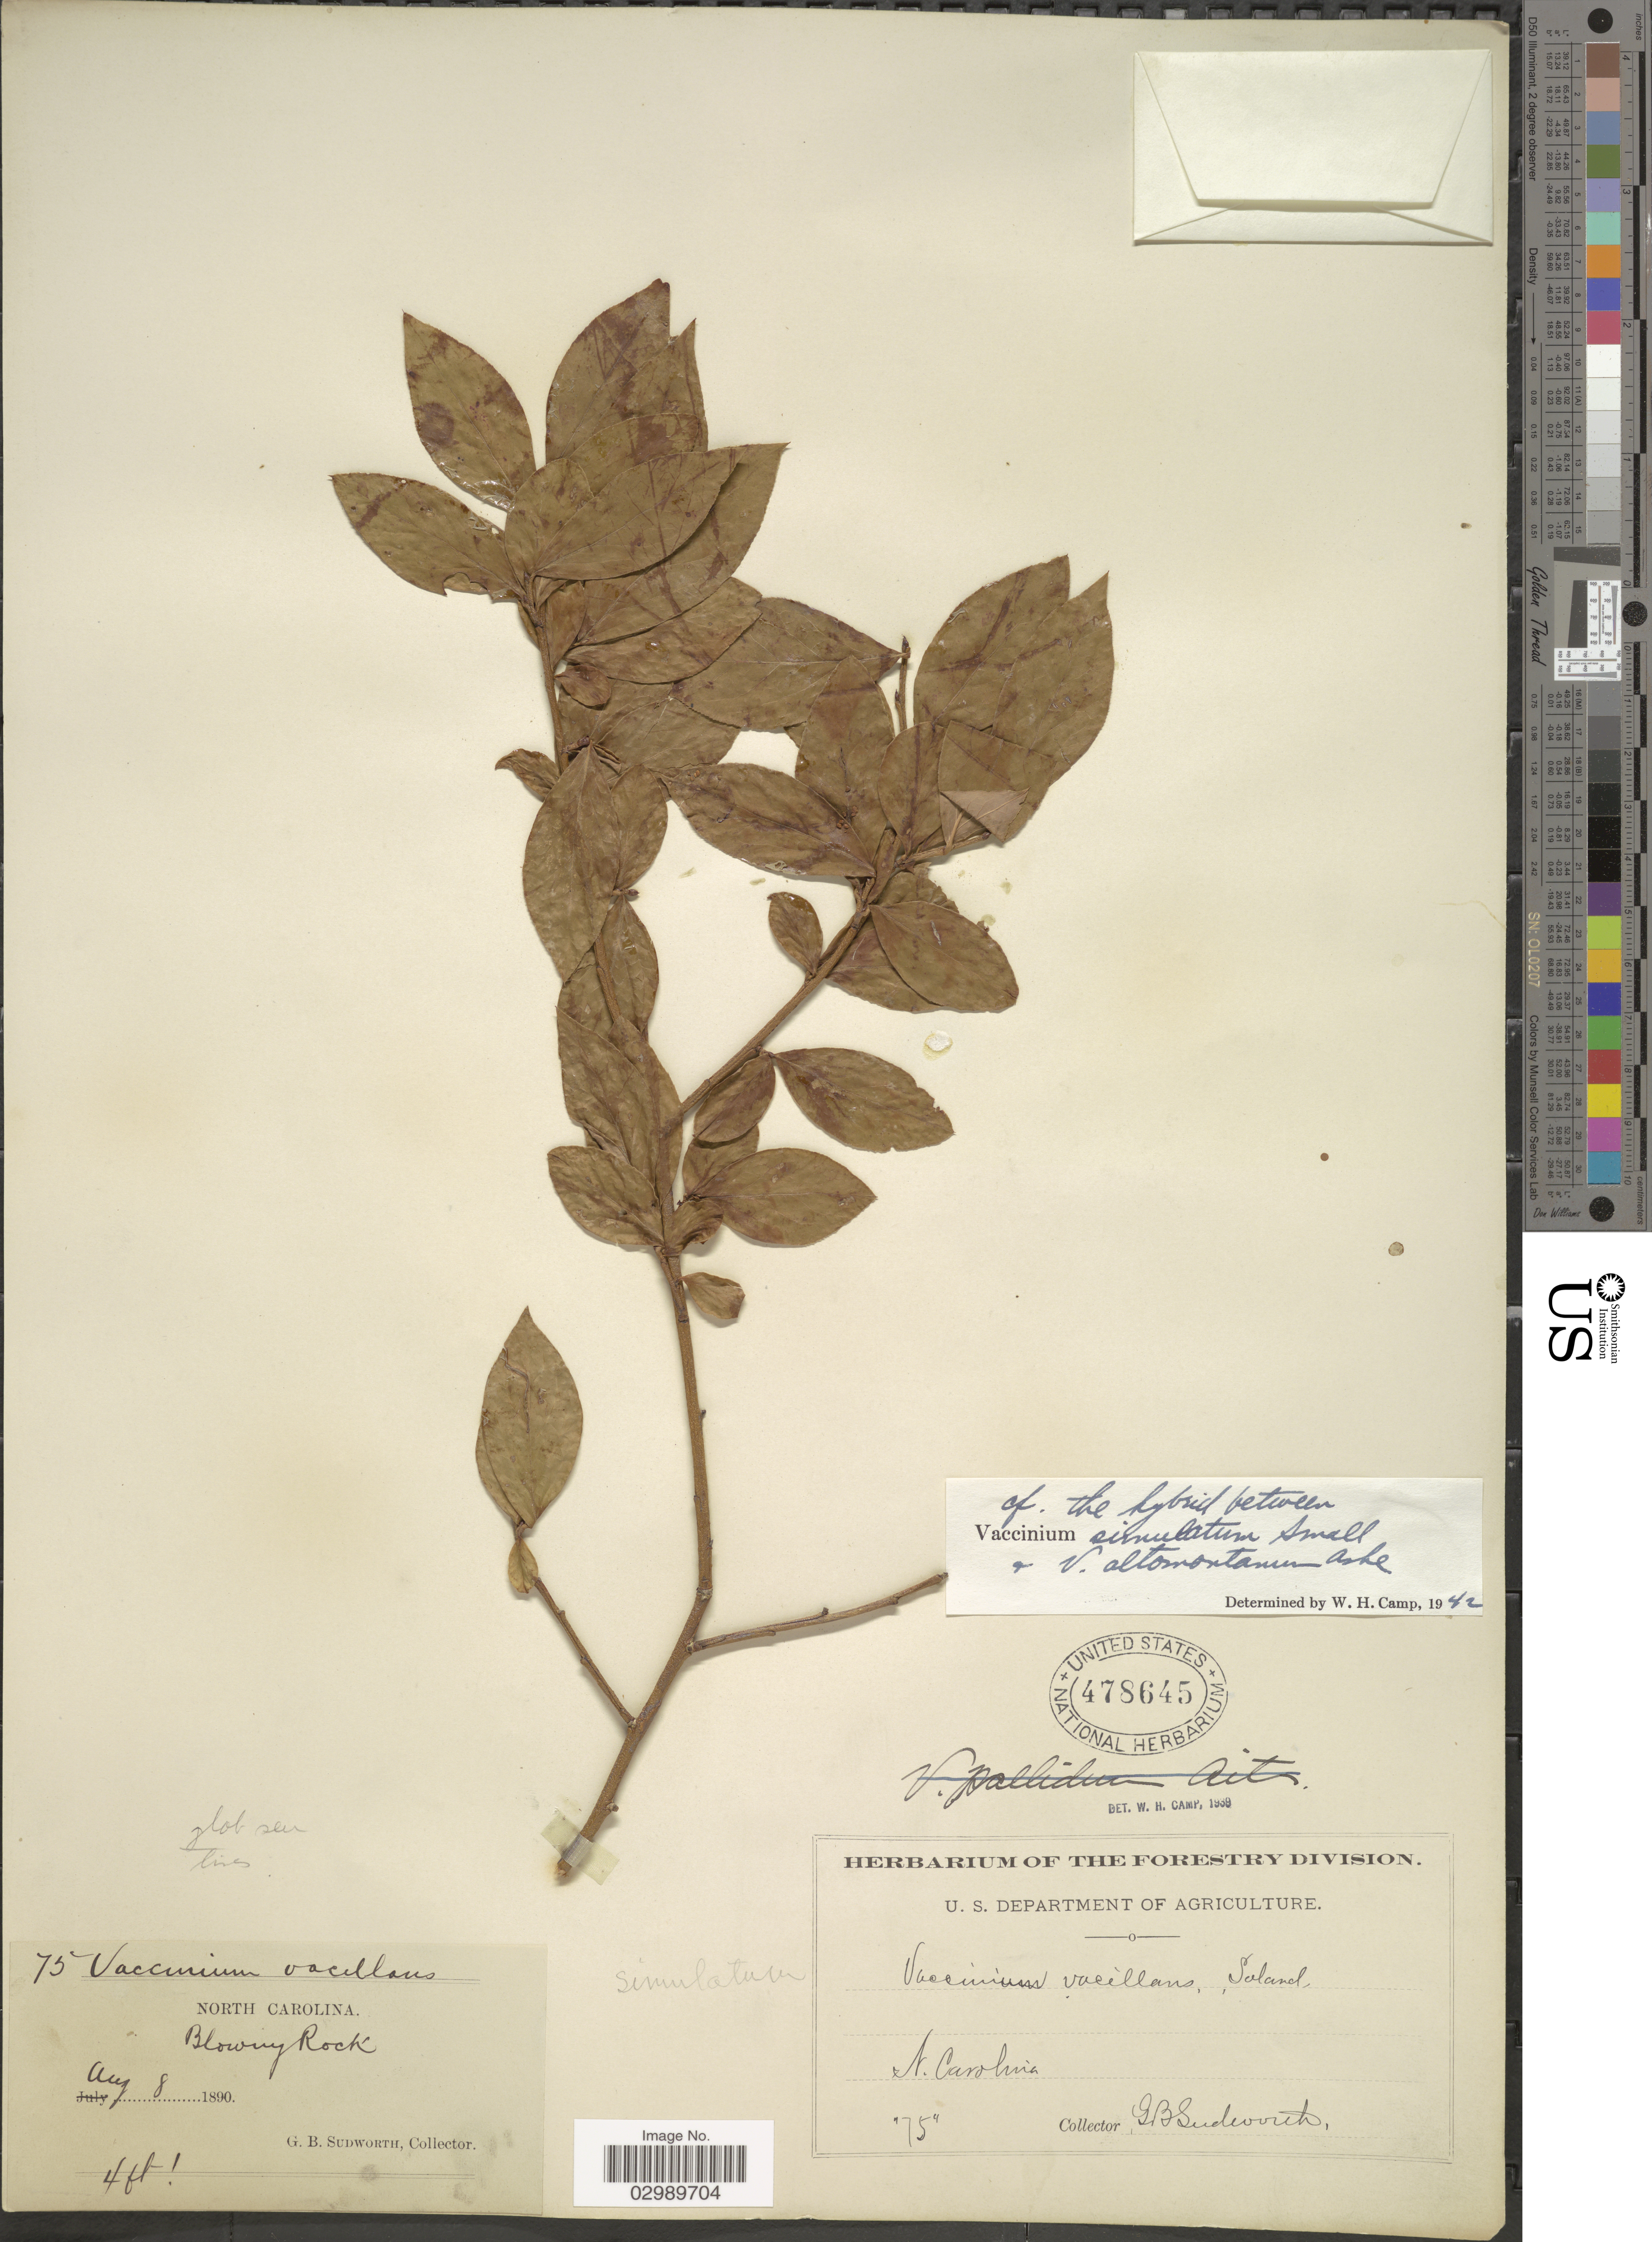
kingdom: Plantae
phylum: Tracheophyta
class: Magnoliopsida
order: Ericales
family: Ericaceae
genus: Vaccinium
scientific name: Vaccinium simulatum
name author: Small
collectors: G. B. Sudworth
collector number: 75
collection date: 1890-08-08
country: United States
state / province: North Carolina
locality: Blowing Rock.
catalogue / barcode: US 478645